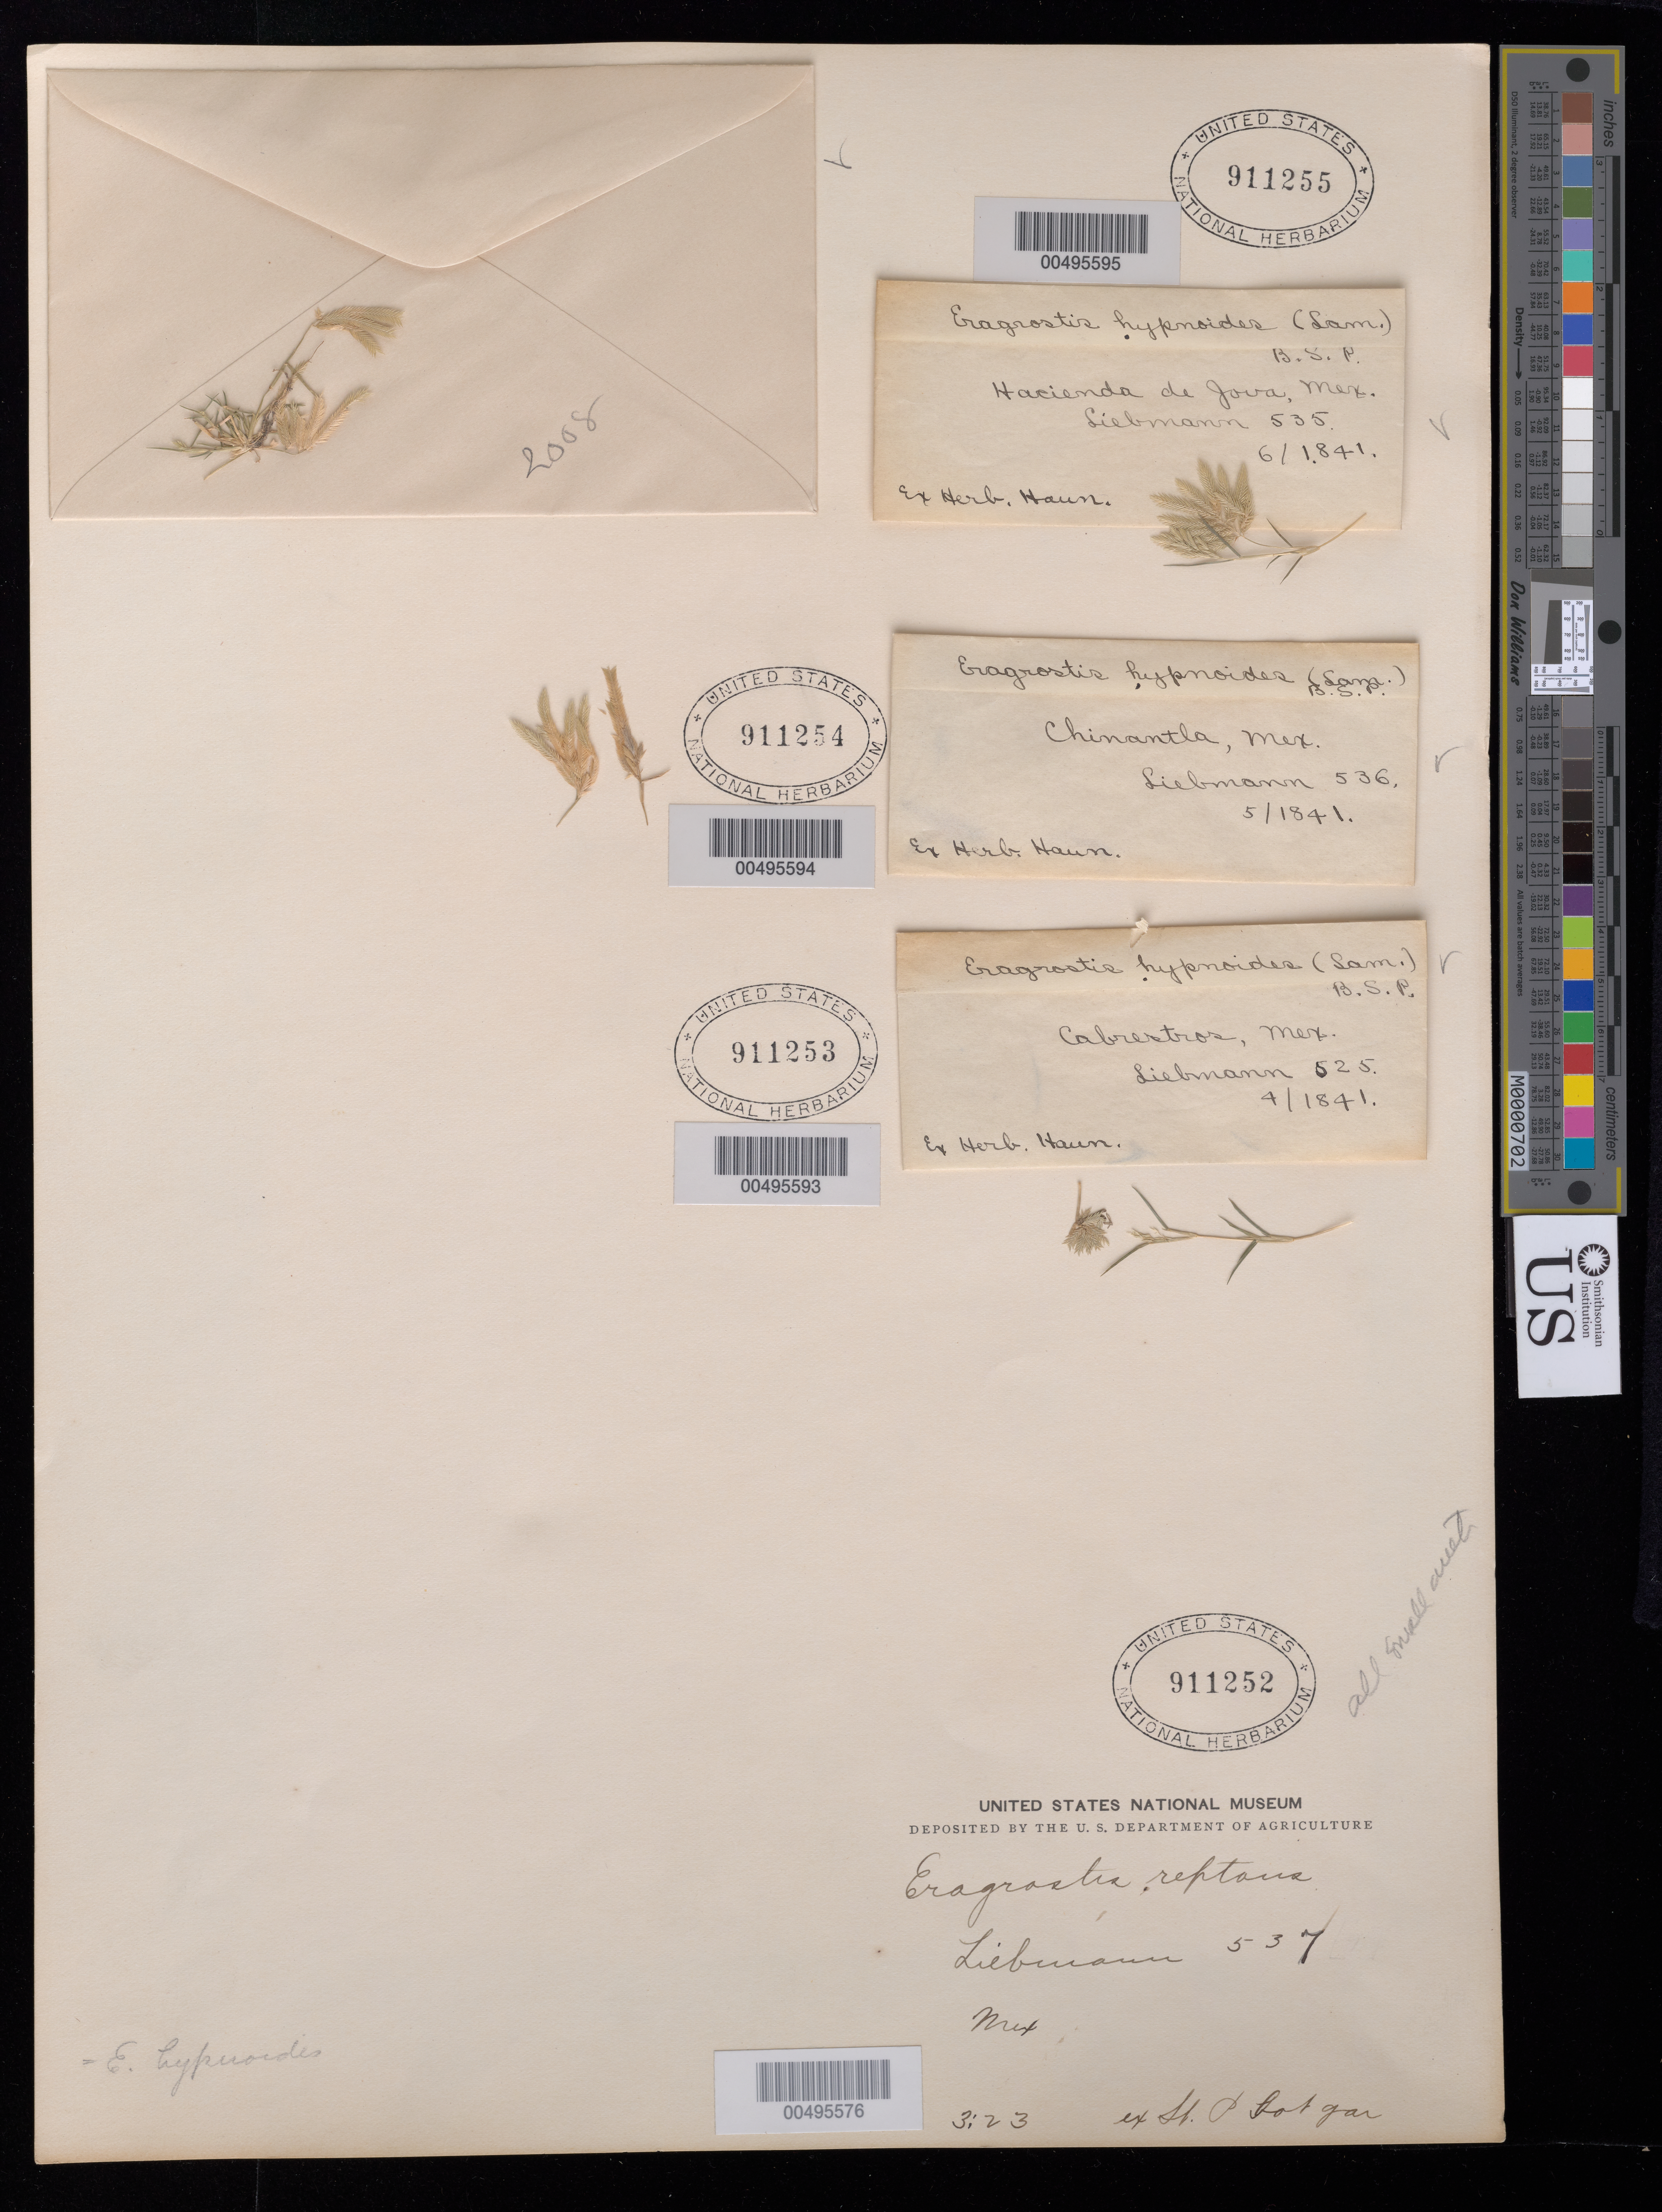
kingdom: Plantae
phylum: Tracheophyta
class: Liliopsida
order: Poales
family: Poaceae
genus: Eragrostis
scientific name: Eragrostis hypnoides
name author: (Lam.) Britton, Stearns & Poggenb.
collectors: -. Leibmann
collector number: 525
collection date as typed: Apr 1841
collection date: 1841-04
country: Mexico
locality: Cabrestros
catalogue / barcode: US 911253